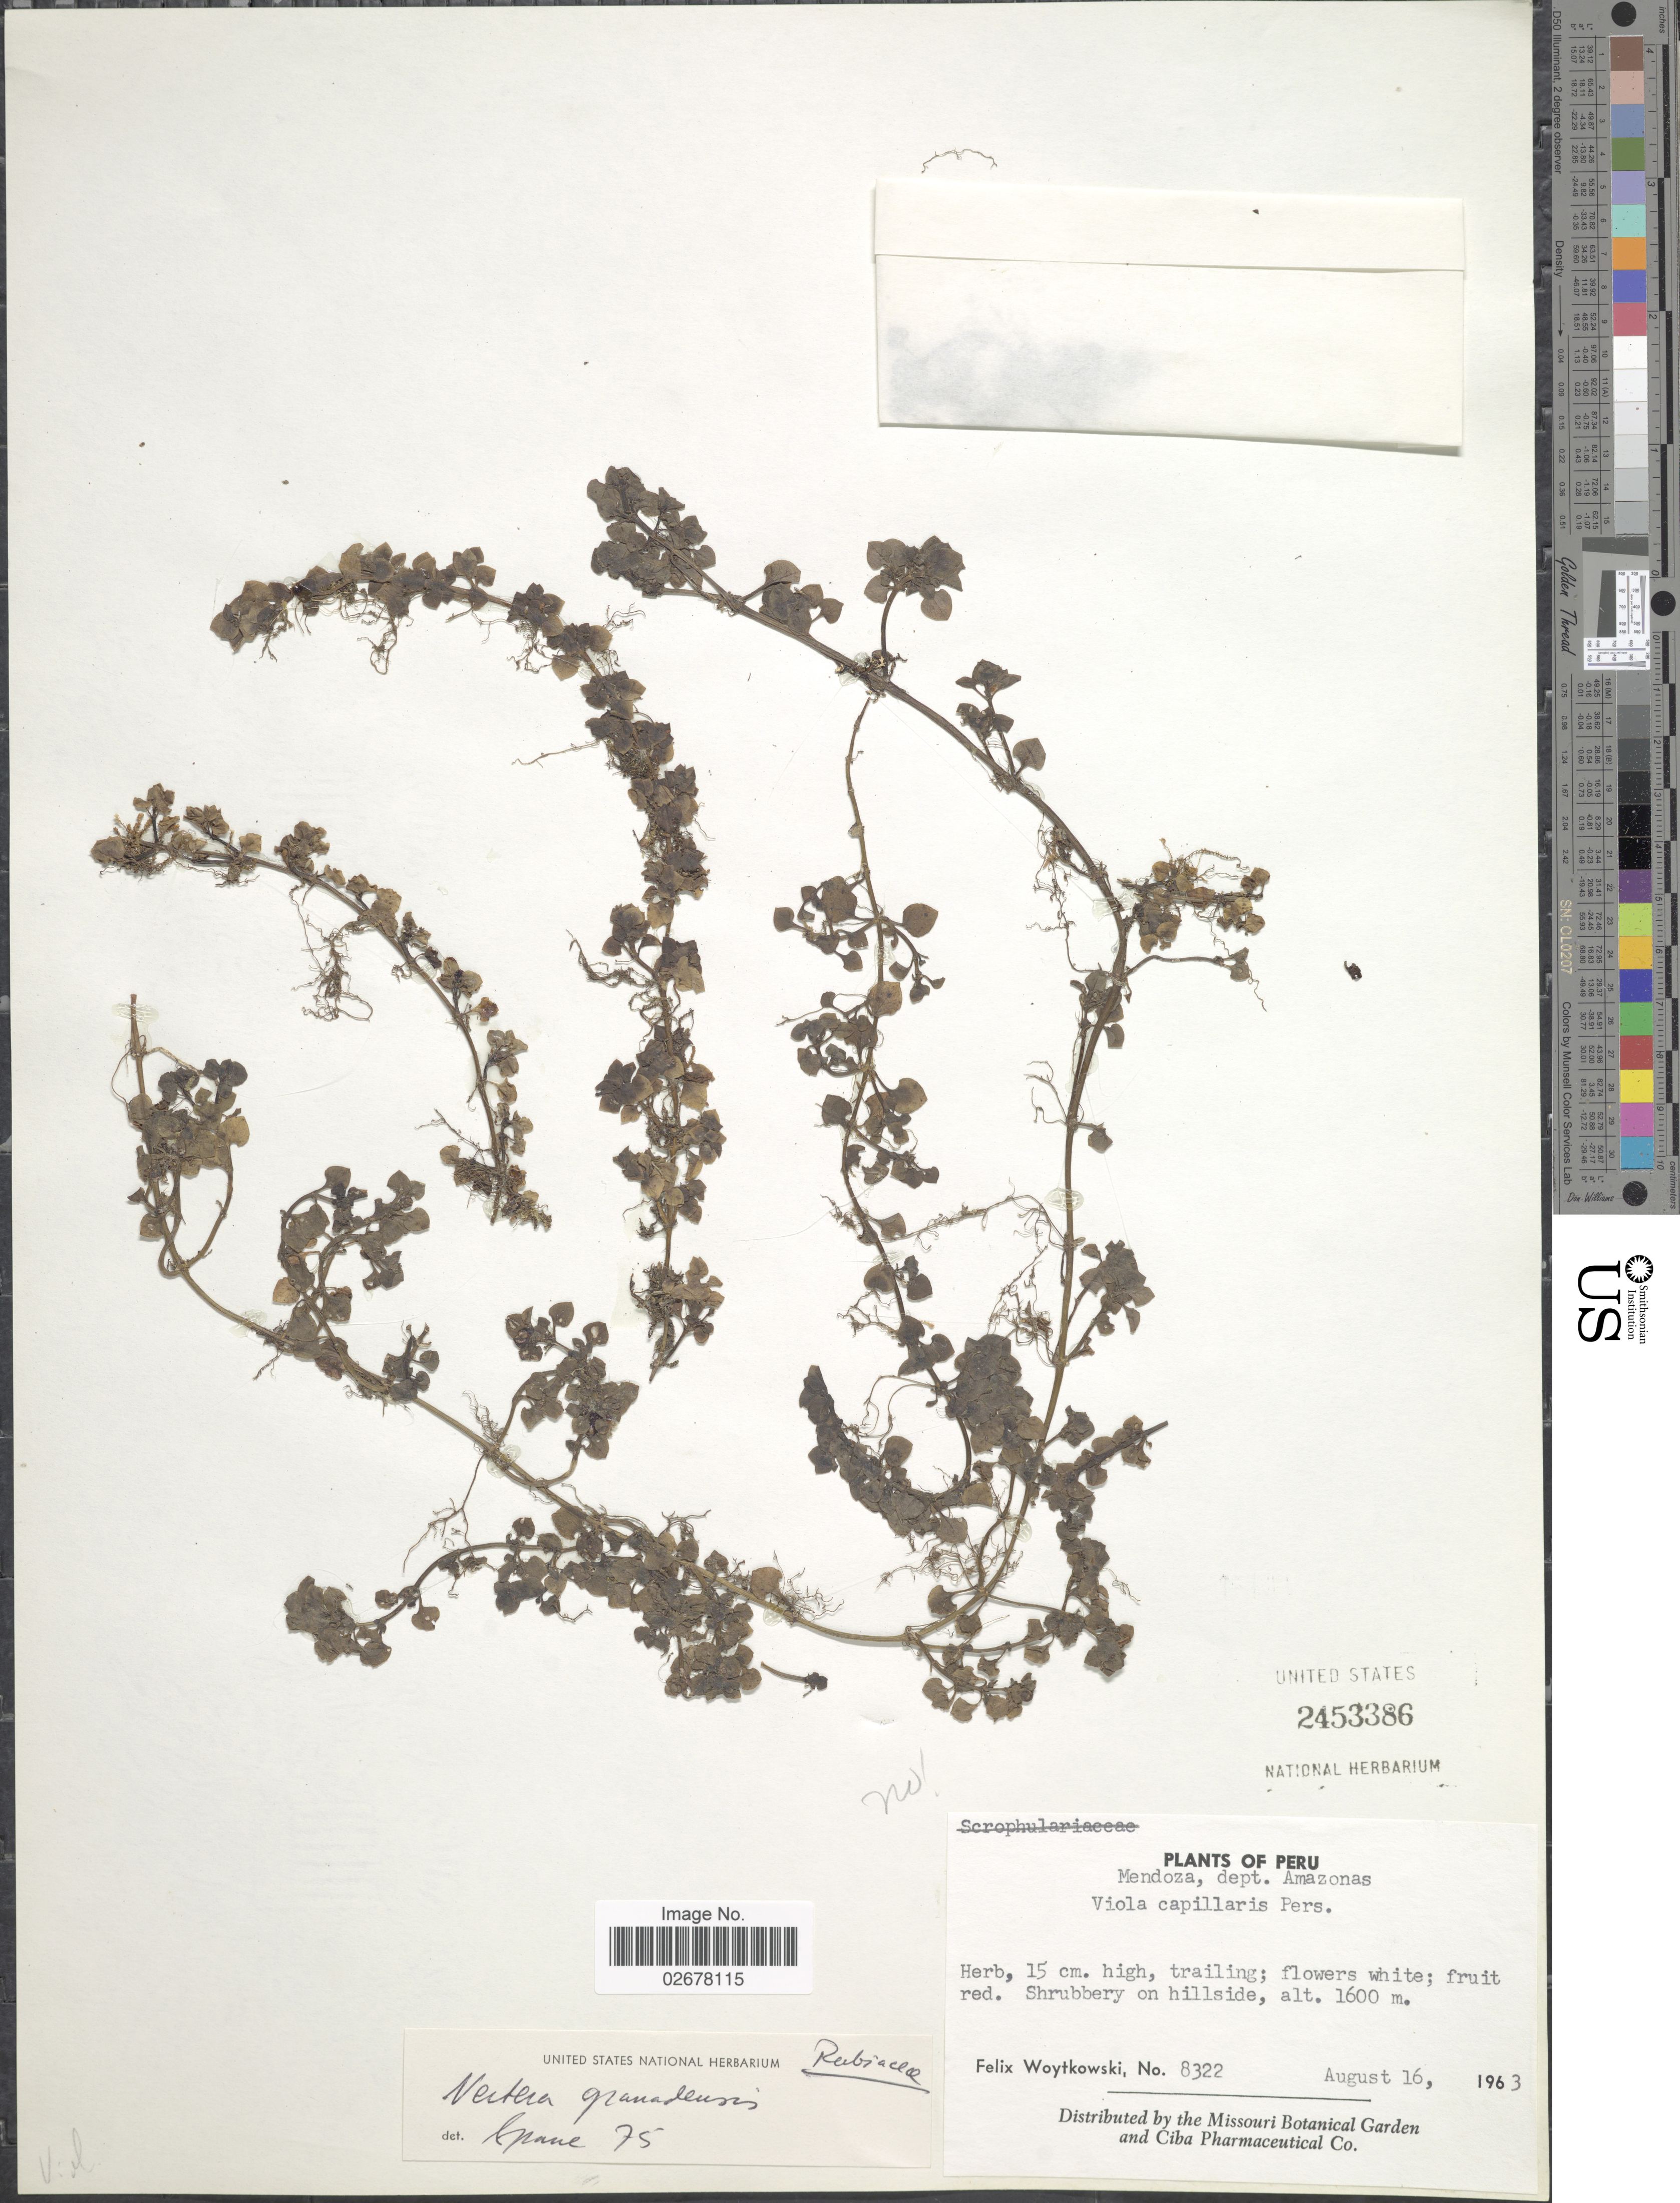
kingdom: Plantae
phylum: Tracheophyta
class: Magnoliopsida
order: Gentianales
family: Rubiaceae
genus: Nertera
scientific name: Nertera depressa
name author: Banks & Sol. ex Gaertn.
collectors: F. Woytkowski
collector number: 8322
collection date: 1963-08-16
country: Peru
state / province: Amazonas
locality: Mendoza, dept. Amazonas. Shrubbery on hillside.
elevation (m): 1600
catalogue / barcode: US 2453386